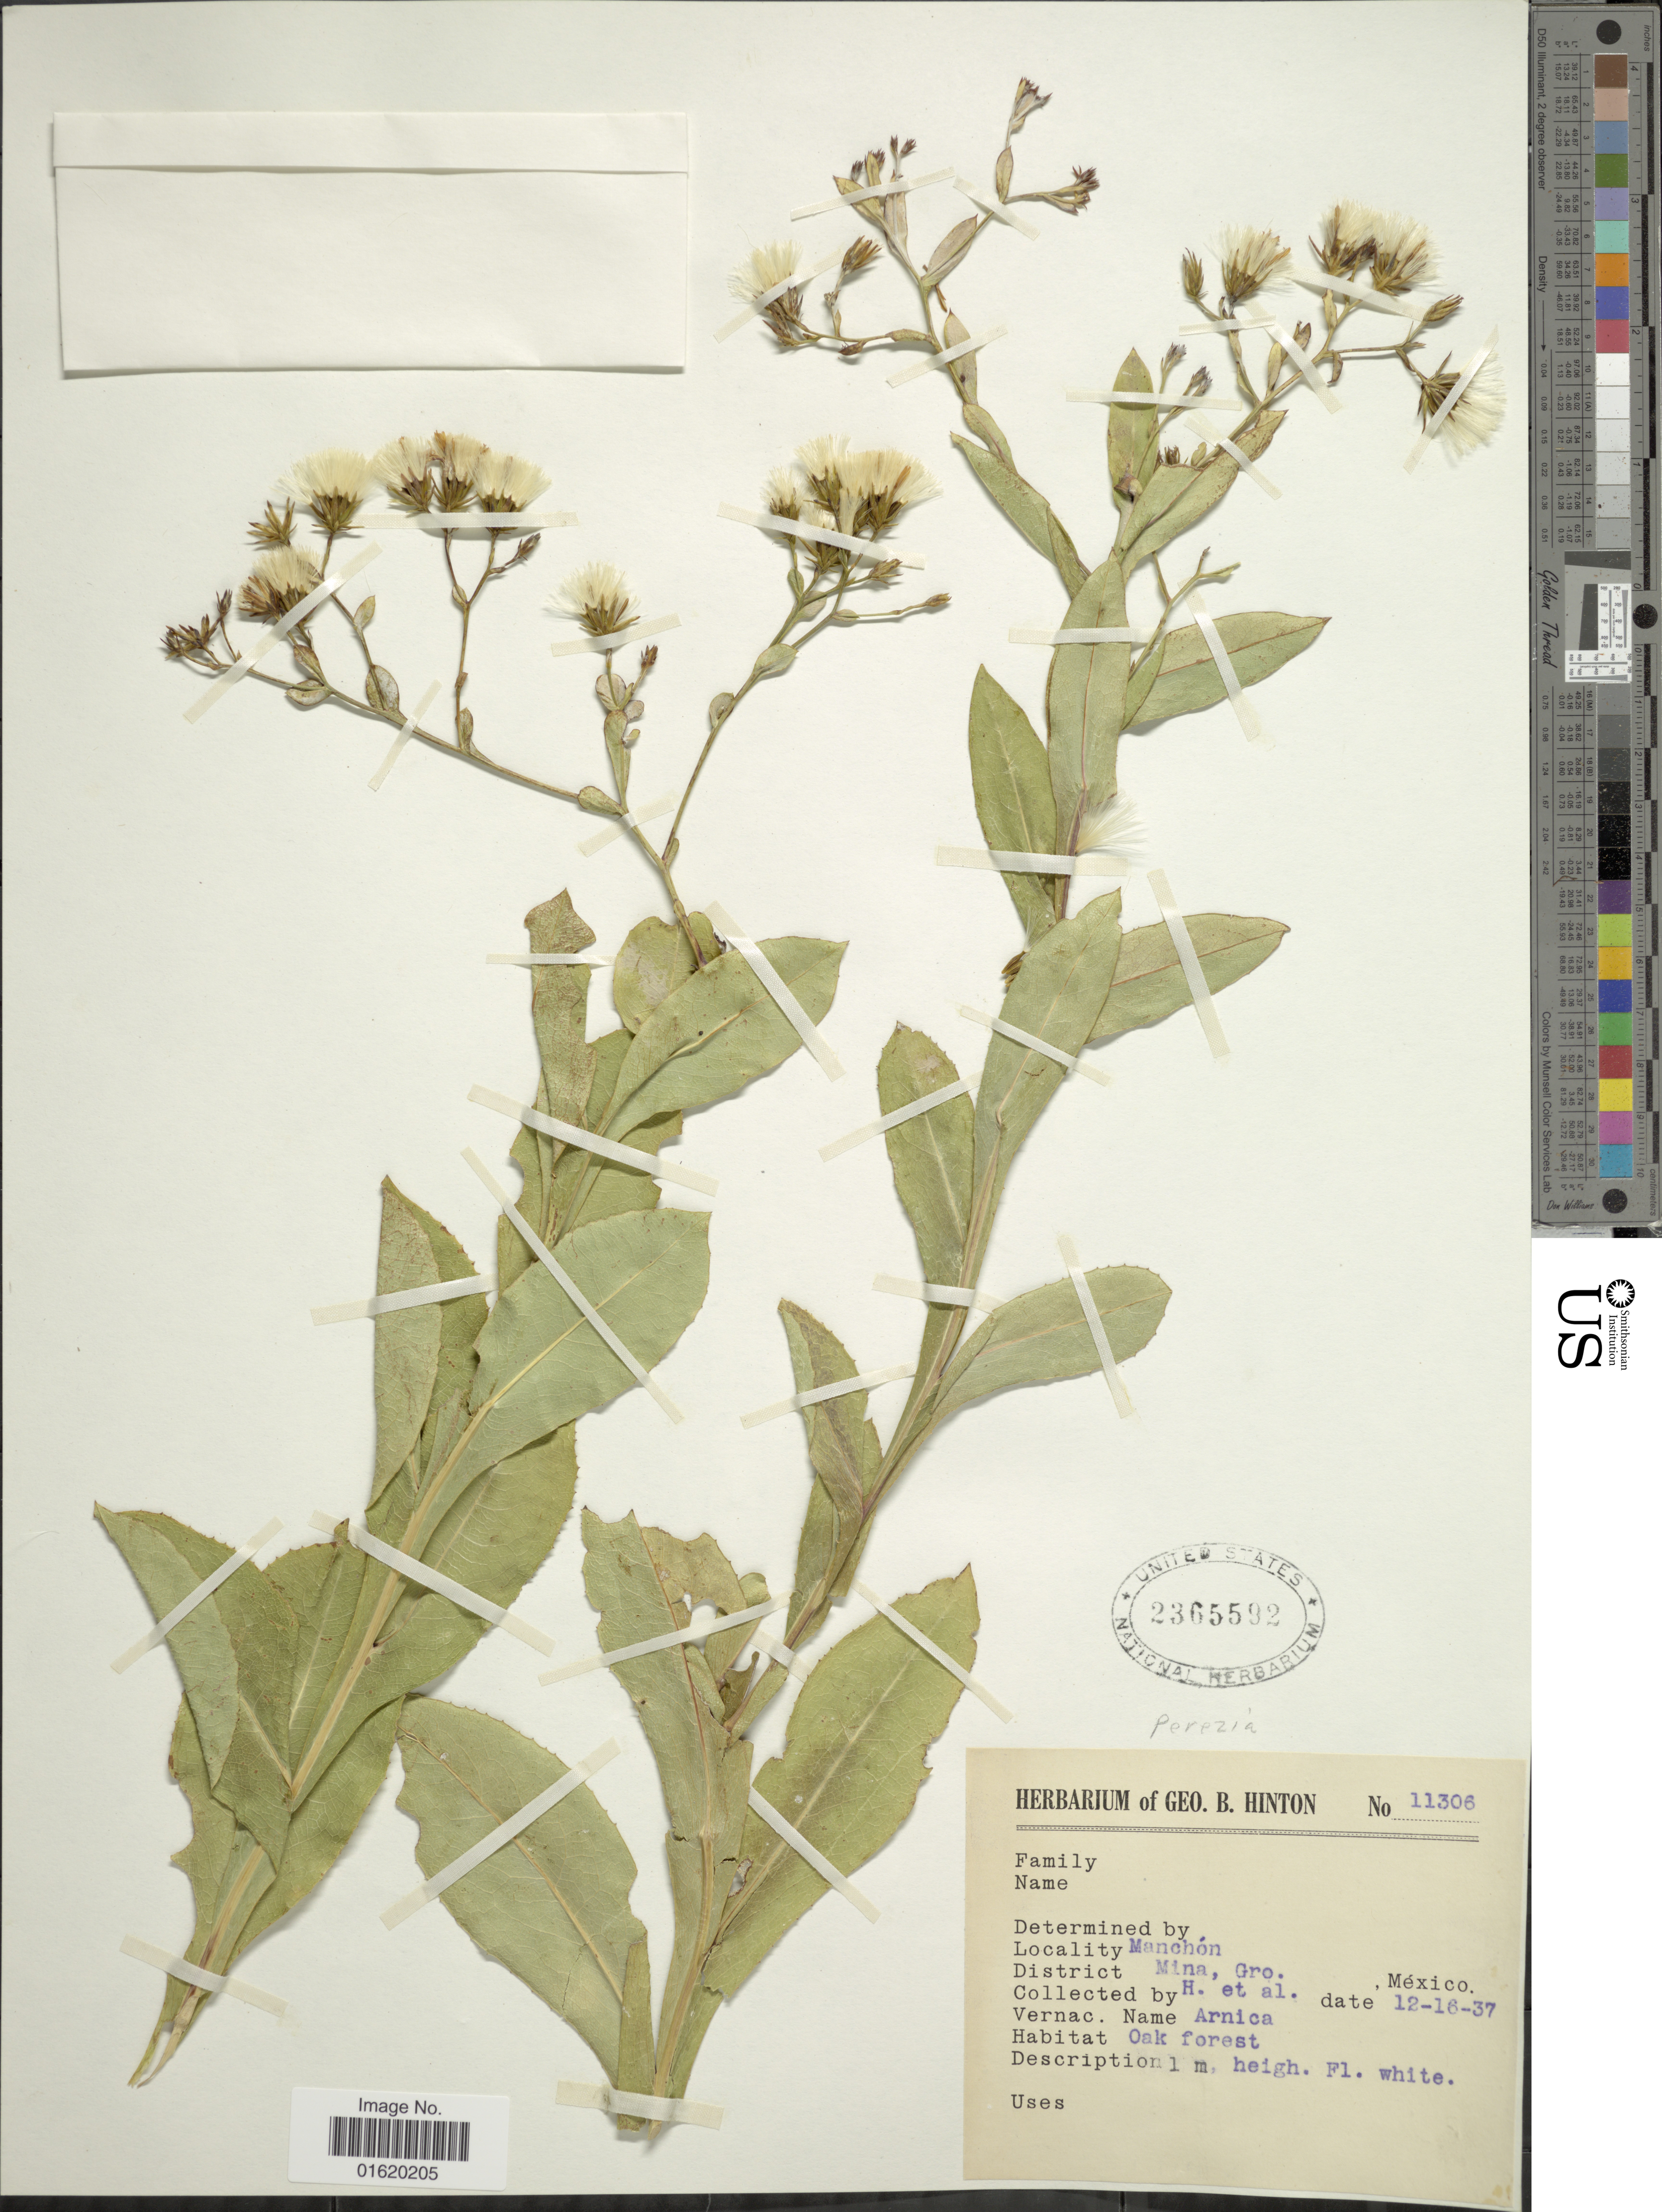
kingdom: Plantae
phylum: Tracheophyta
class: Magnoliopsida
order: Asterales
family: Asteraceae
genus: Acourtia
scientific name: Acourtia platyptera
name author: (B.L. Rob.) Reveal & R.M. King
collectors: G. B. Hinton & et al.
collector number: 11306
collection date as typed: Transcribed d/m/y: 16/12/37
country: Mexico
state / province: Guerrero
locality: Manchón, Mina, oak forest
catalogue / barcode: US 2365592